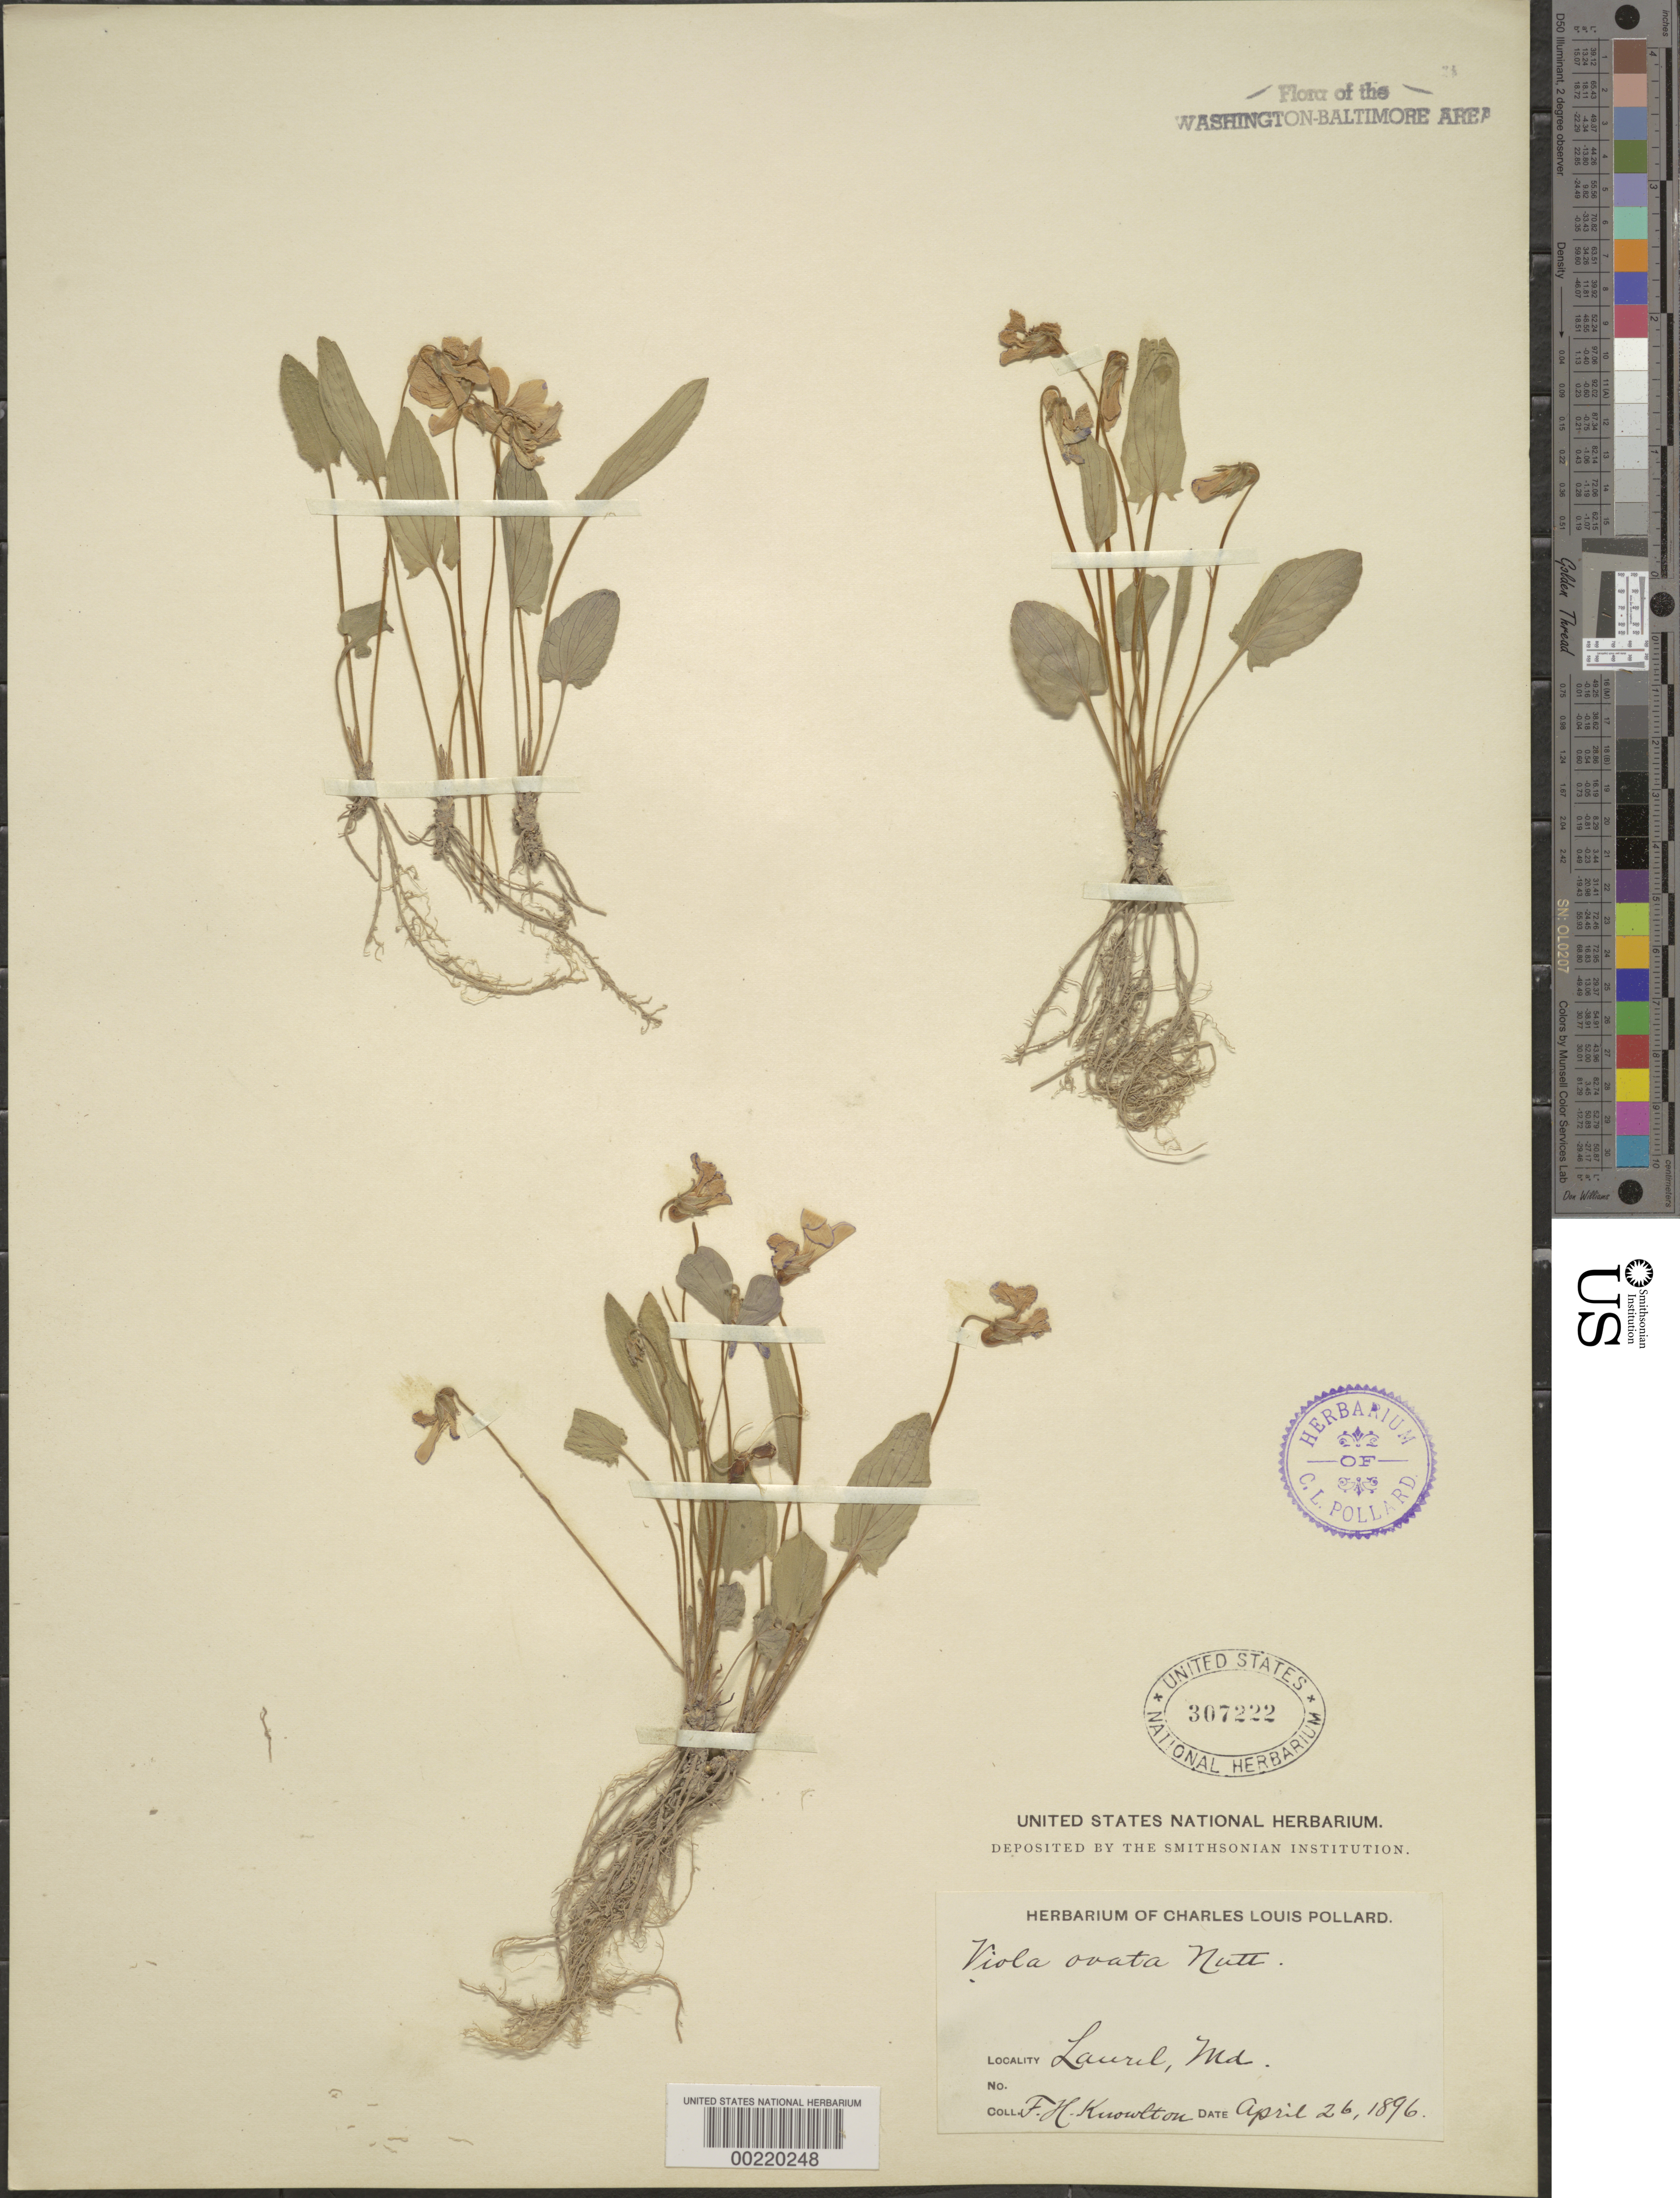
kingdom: Plantae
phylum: Tracheophyta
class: Magnoliopsida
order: Malpighiales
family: Violaceae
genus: Viola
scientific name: Viola sagittata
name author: Aiton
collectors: F. H. Knowlton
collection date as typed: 26 Apr 1896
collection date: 1896-04-26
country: United States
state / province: Maryland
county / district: Prince George's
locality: Laurel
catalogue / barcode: US 307222